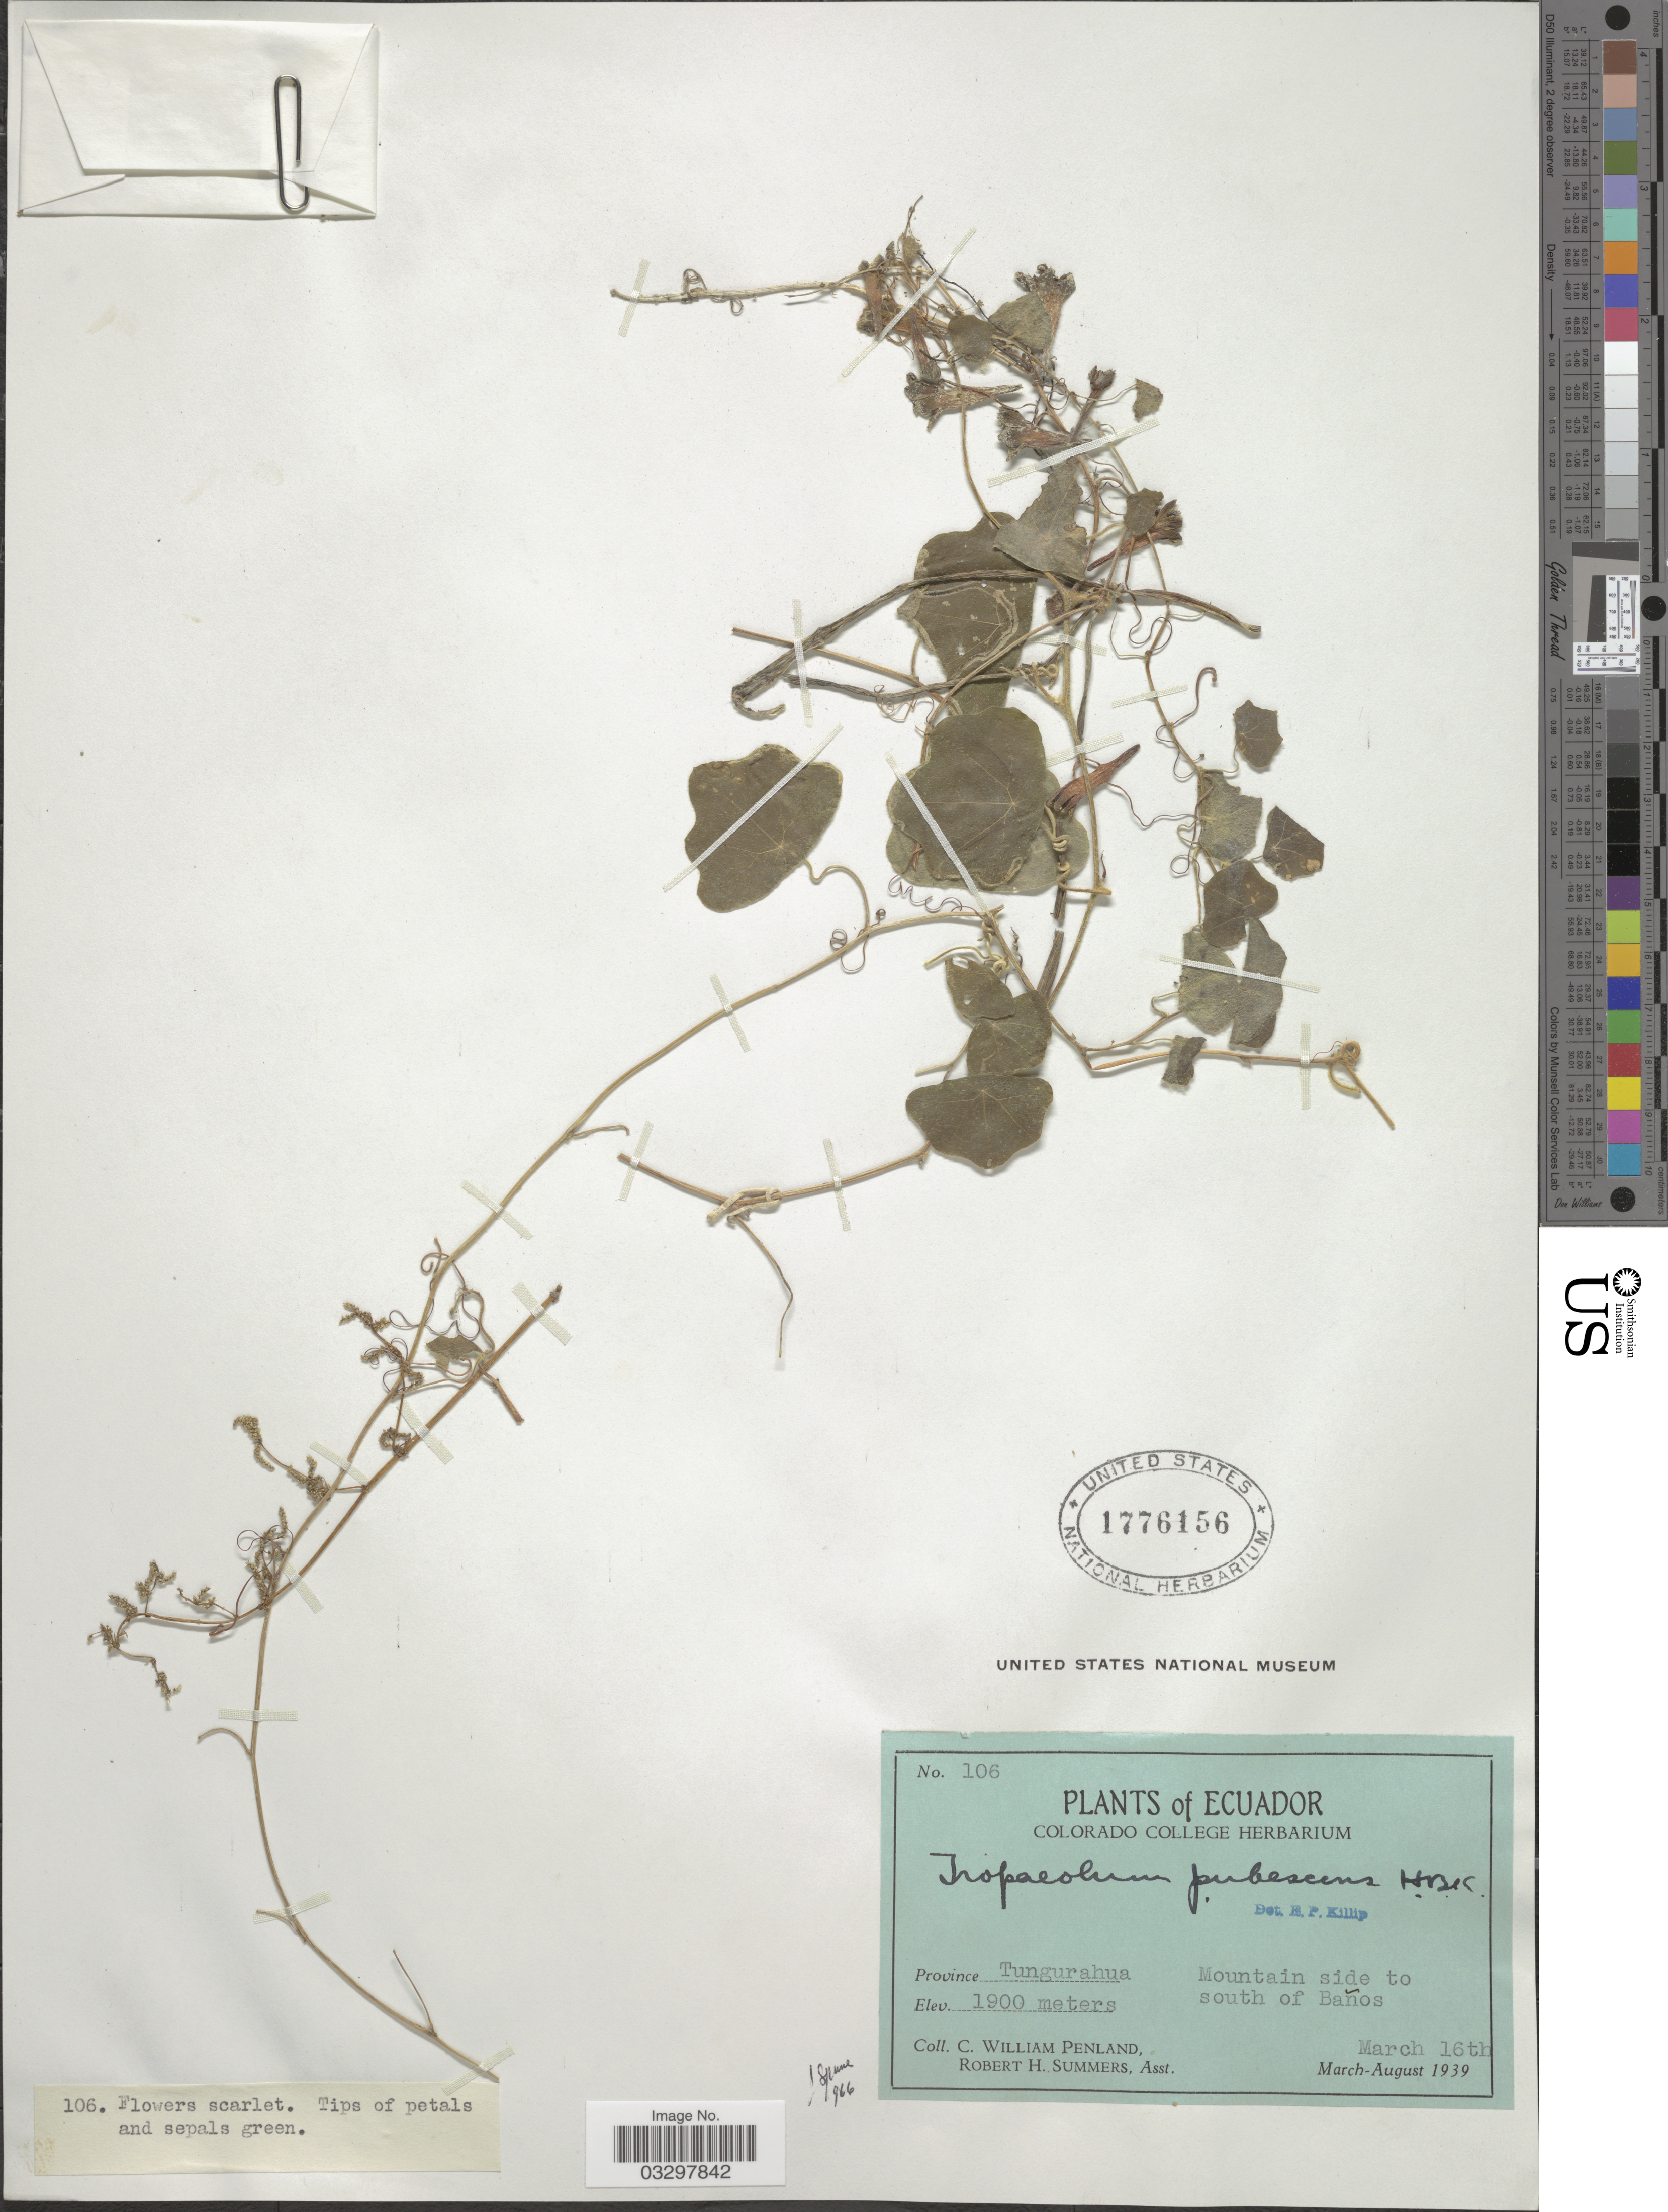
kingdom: Plantae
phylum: Tracheophyta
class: Magnoliopsida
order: Brassicales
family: Tropaeolaceae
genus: Tropaeolum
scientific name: Tropaeolum pubescens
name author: Kunth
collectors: C. W. Penland & R. Summers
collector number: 106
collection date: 1939-03-16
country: Ecuador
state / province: Tungurahua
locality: Mountain side to south of Baños.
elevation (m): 1900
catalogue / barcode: US 1776156